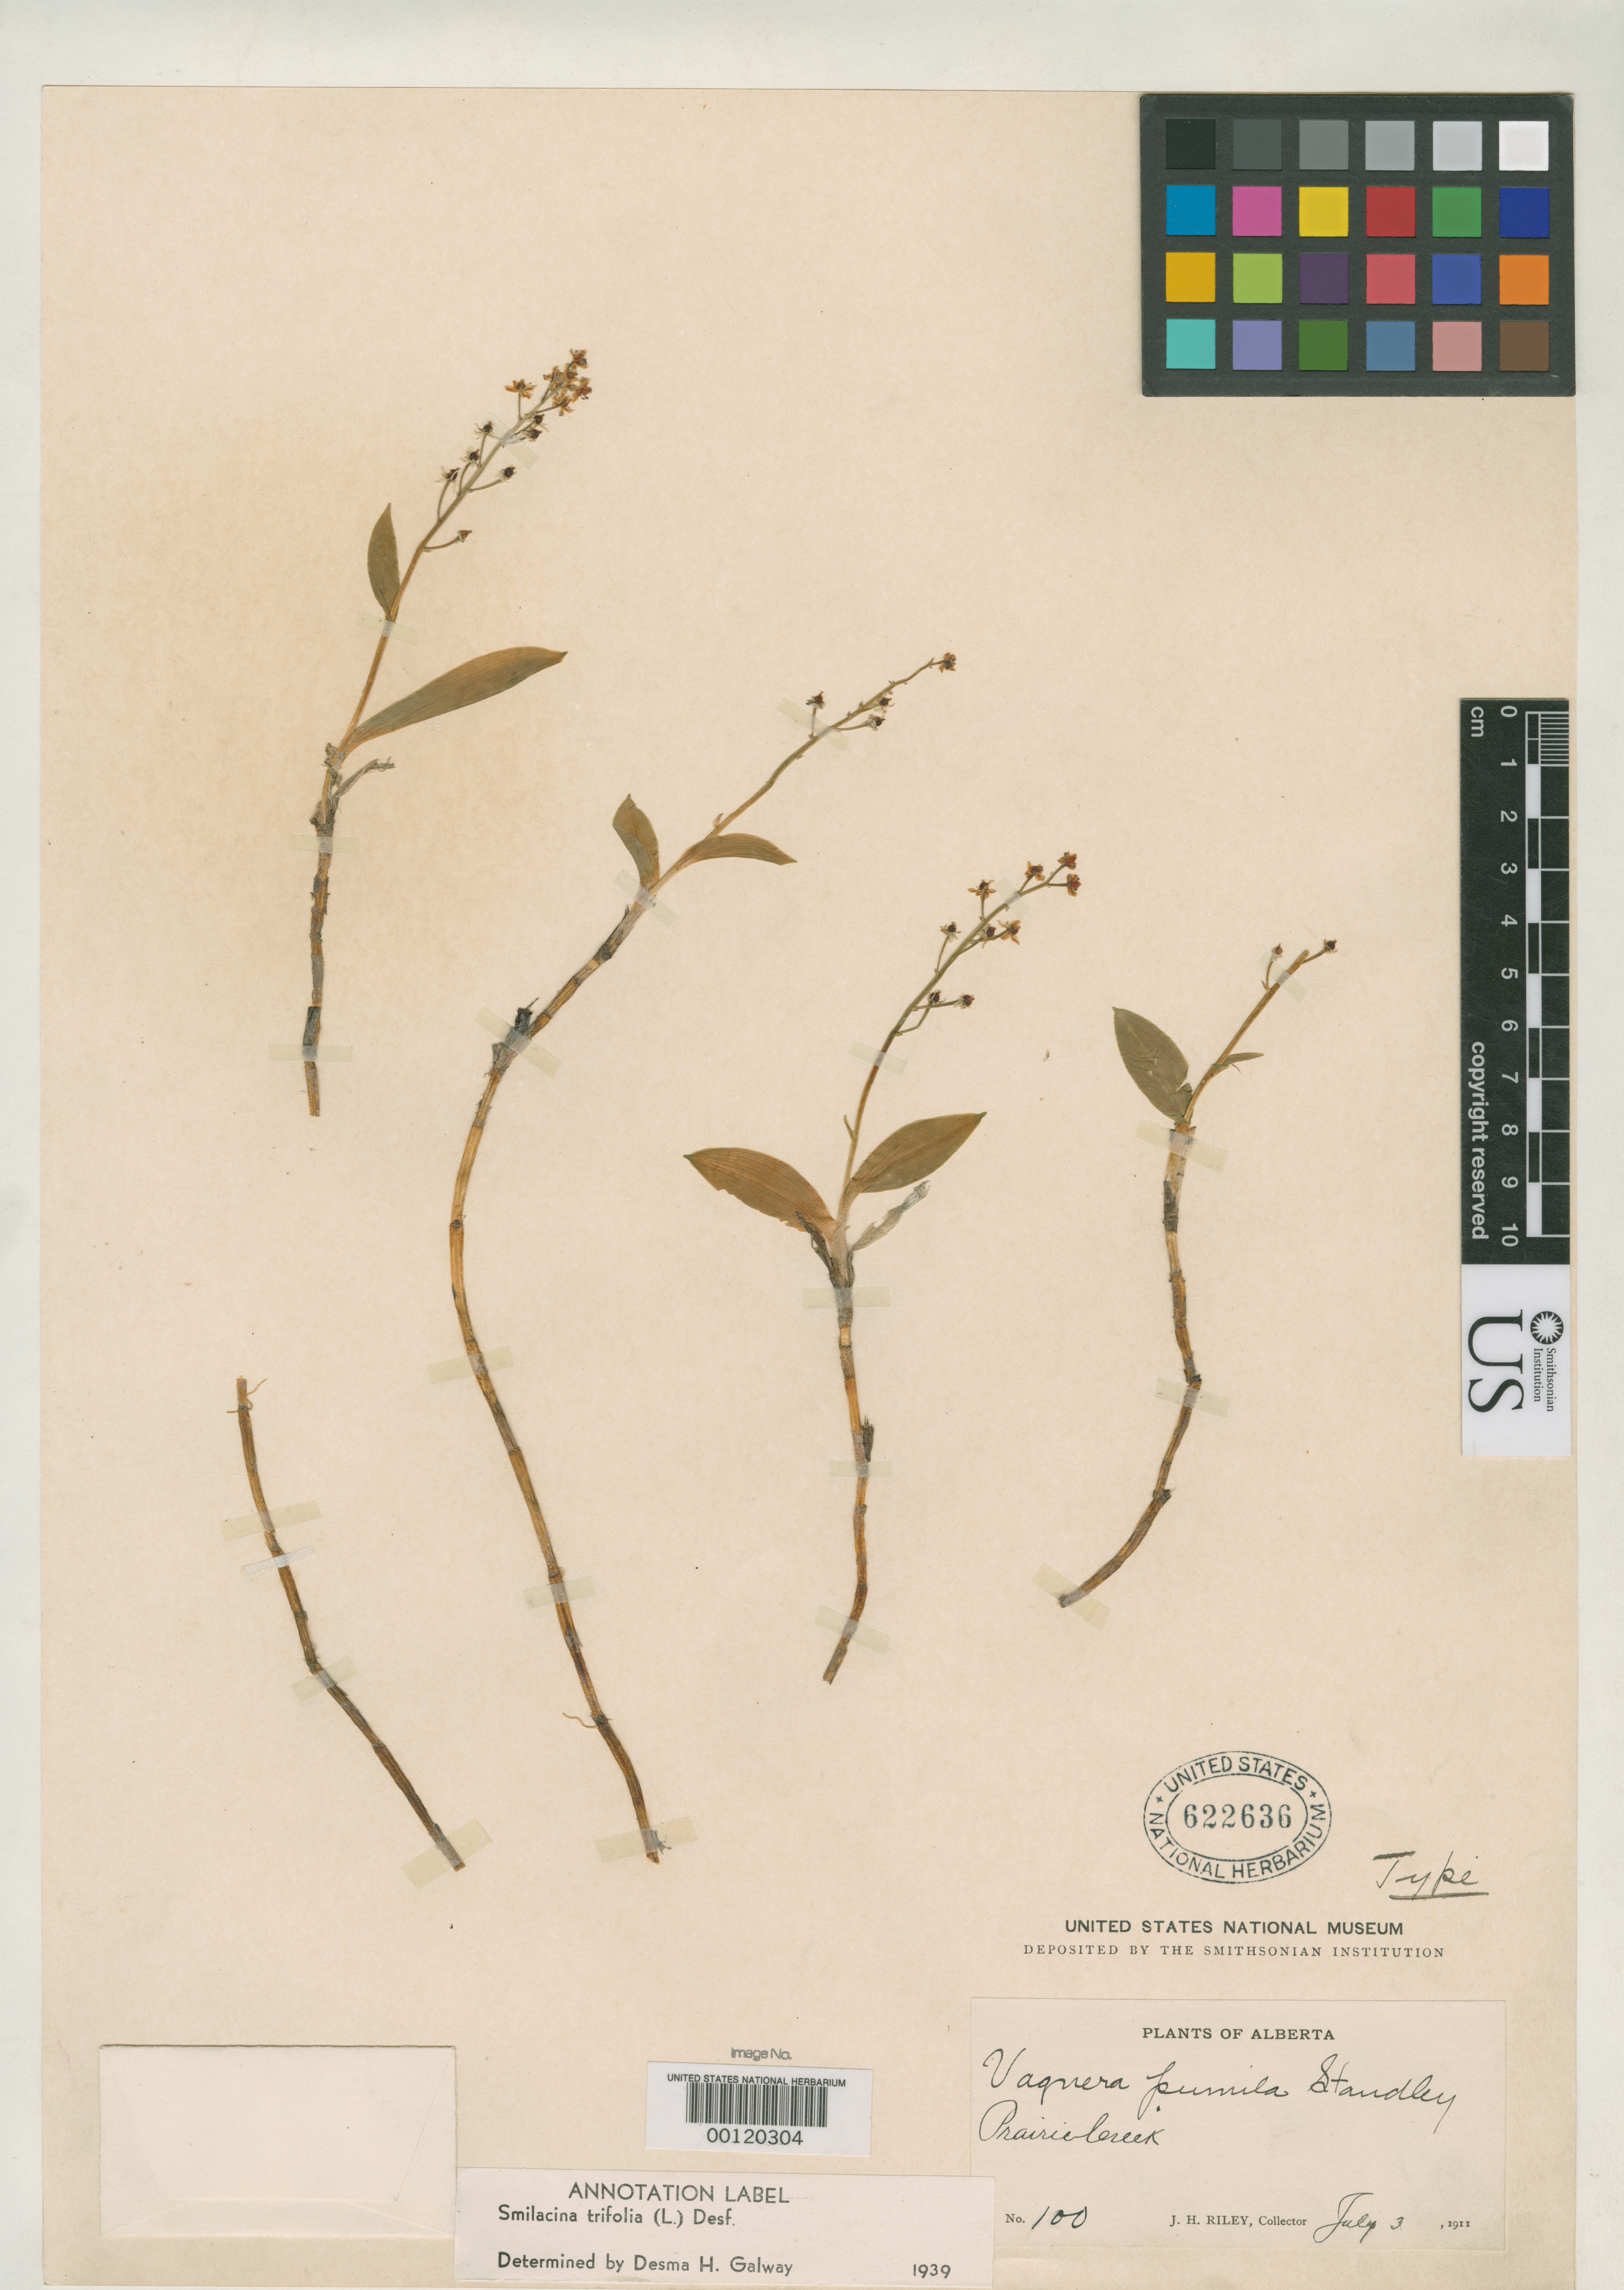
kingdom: Plantae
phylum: Tracheophyta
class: Liliopsida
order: Asparagales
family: Asparagaceae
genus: Vagnera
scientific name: Vagnera pumila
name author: Standl.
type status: Holotype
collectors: J. H. Riley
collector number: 100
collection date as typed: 03 Jul 1911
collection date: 1911-07-03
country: Canada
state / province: Alberta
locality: On Prairie Creek.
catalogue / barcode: US 622636